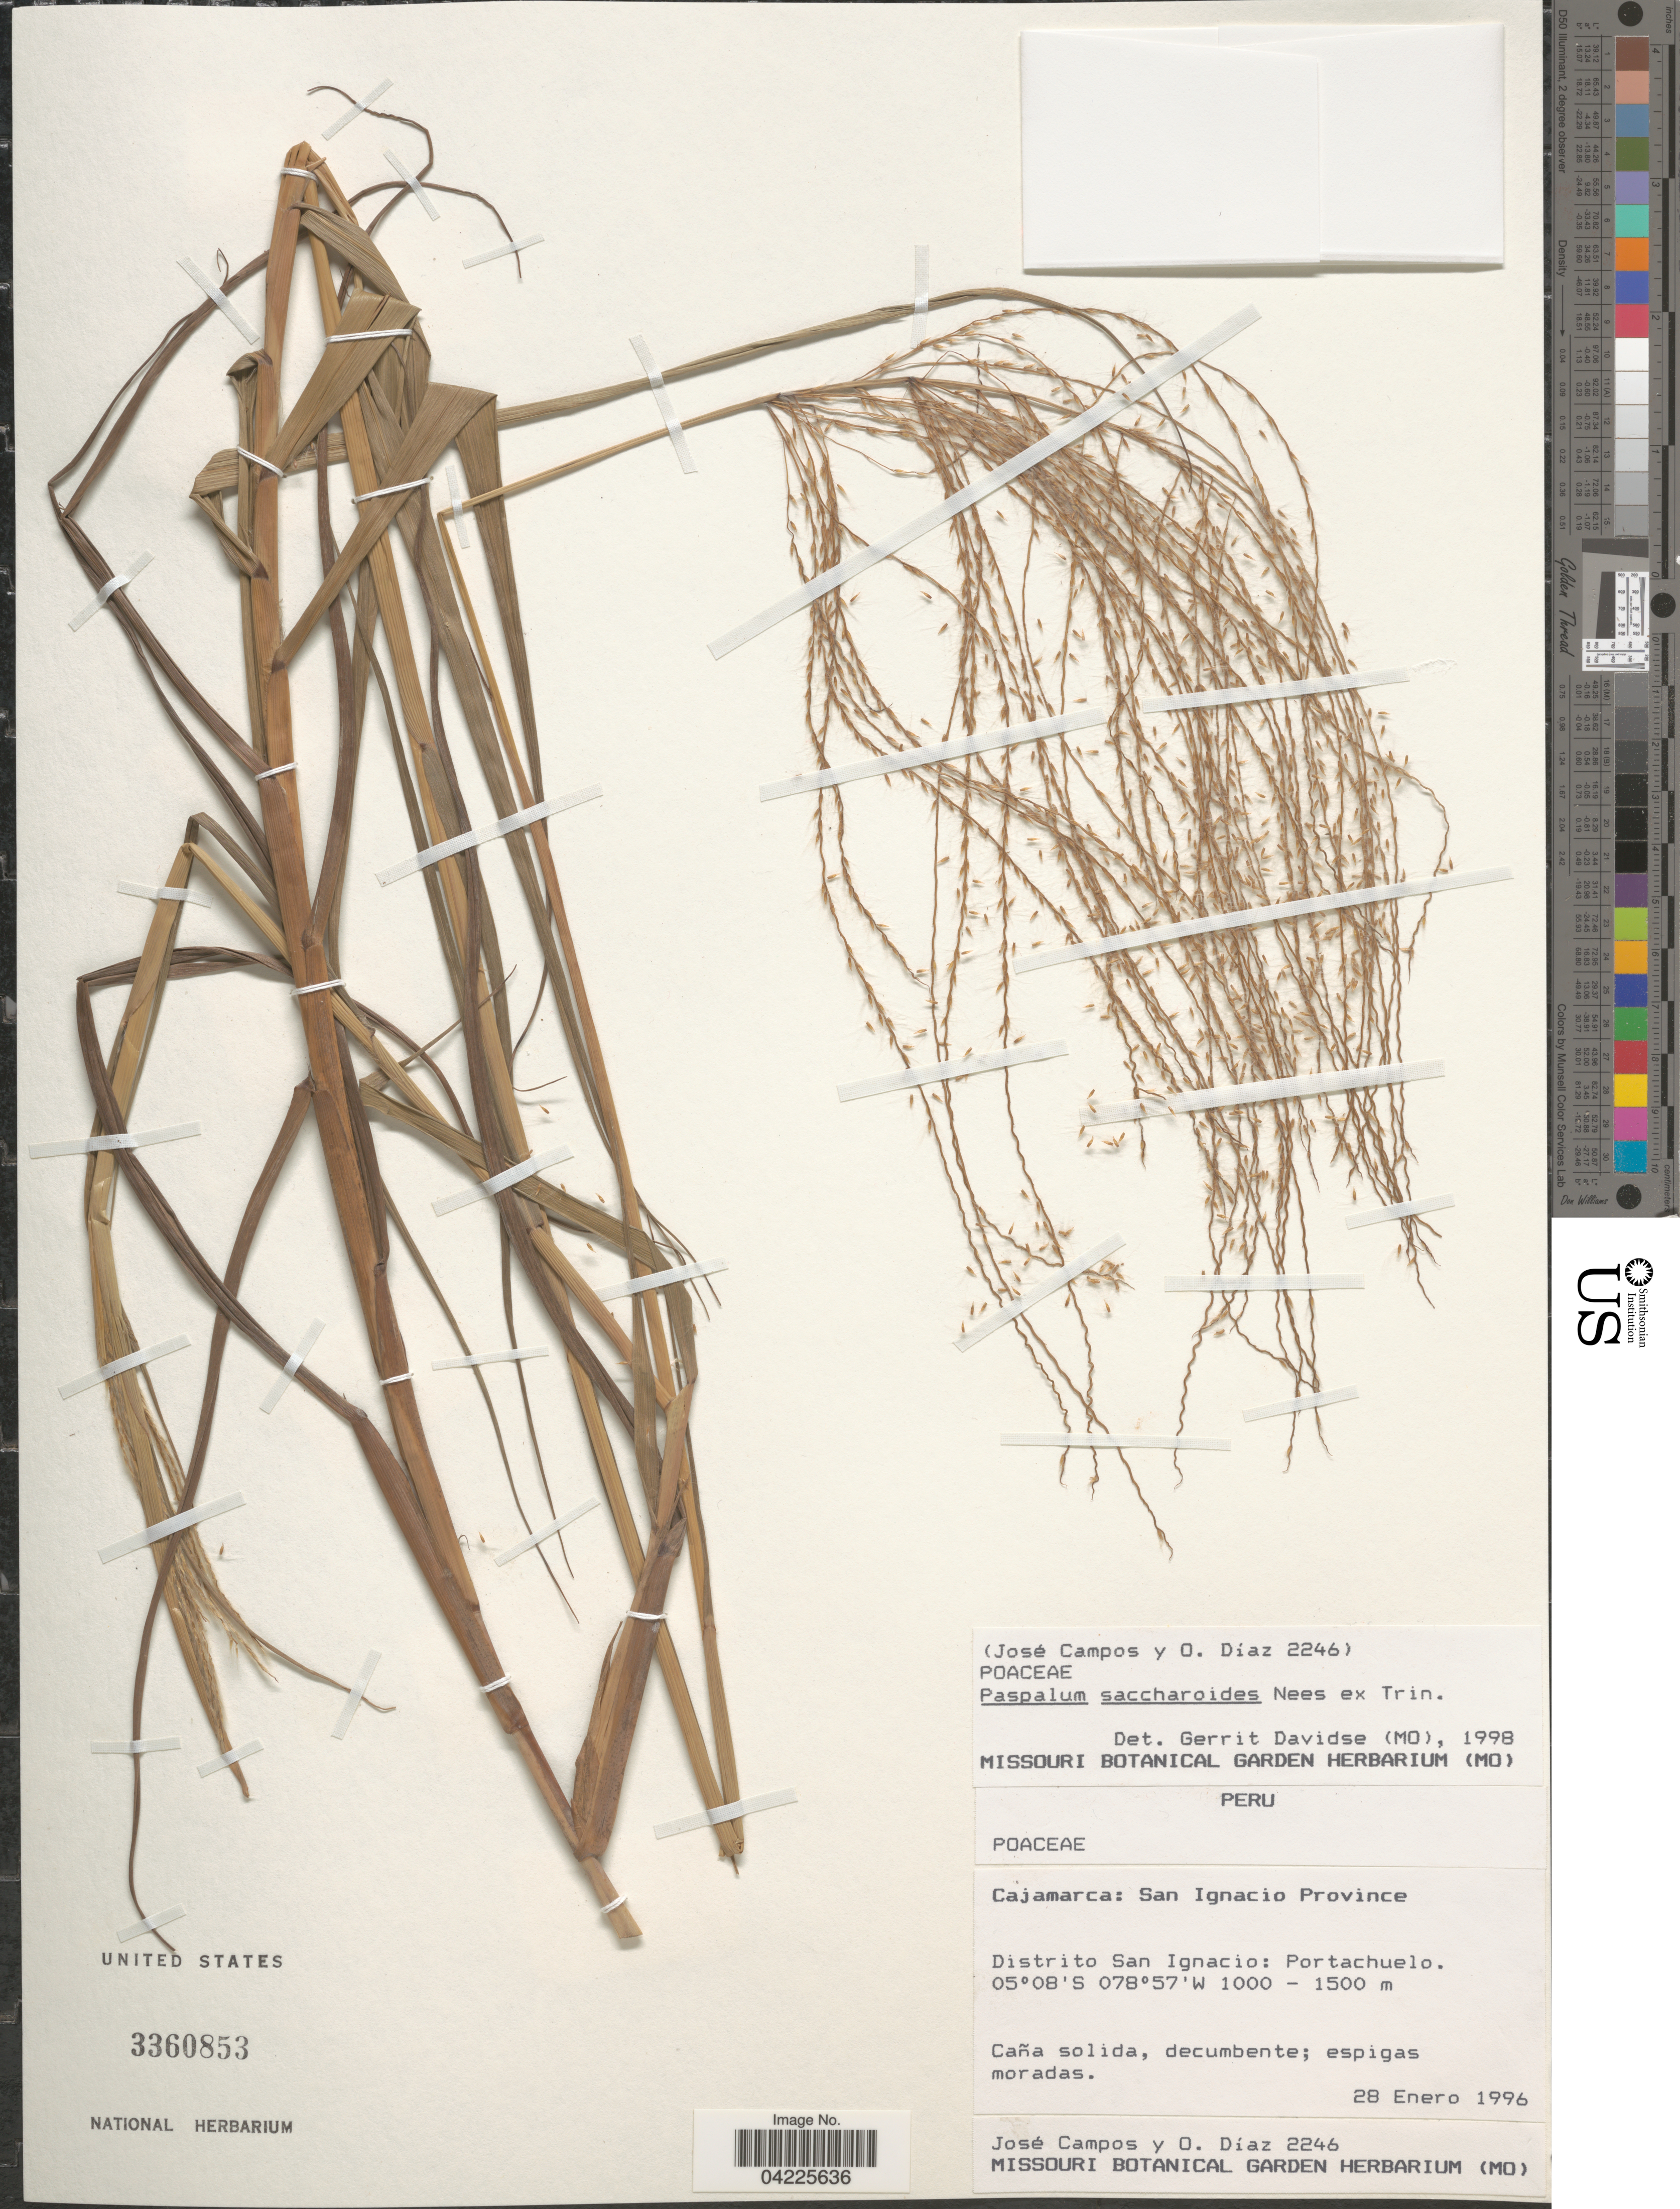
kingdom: Plantae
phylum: Tracheophyta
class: Liliopsida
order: Poales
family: Poaceae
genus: Paspalum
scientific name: Paspalum saccharoides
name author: Nees ex Trin.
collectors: J. Campos & O. Diaz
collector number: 2246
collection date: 1996-01-28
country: Peru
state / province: Cajamarca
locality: San Ignacio Province. Distrito San Ignacio: Portachuelo.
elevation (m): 1000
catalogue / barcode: US 3360853